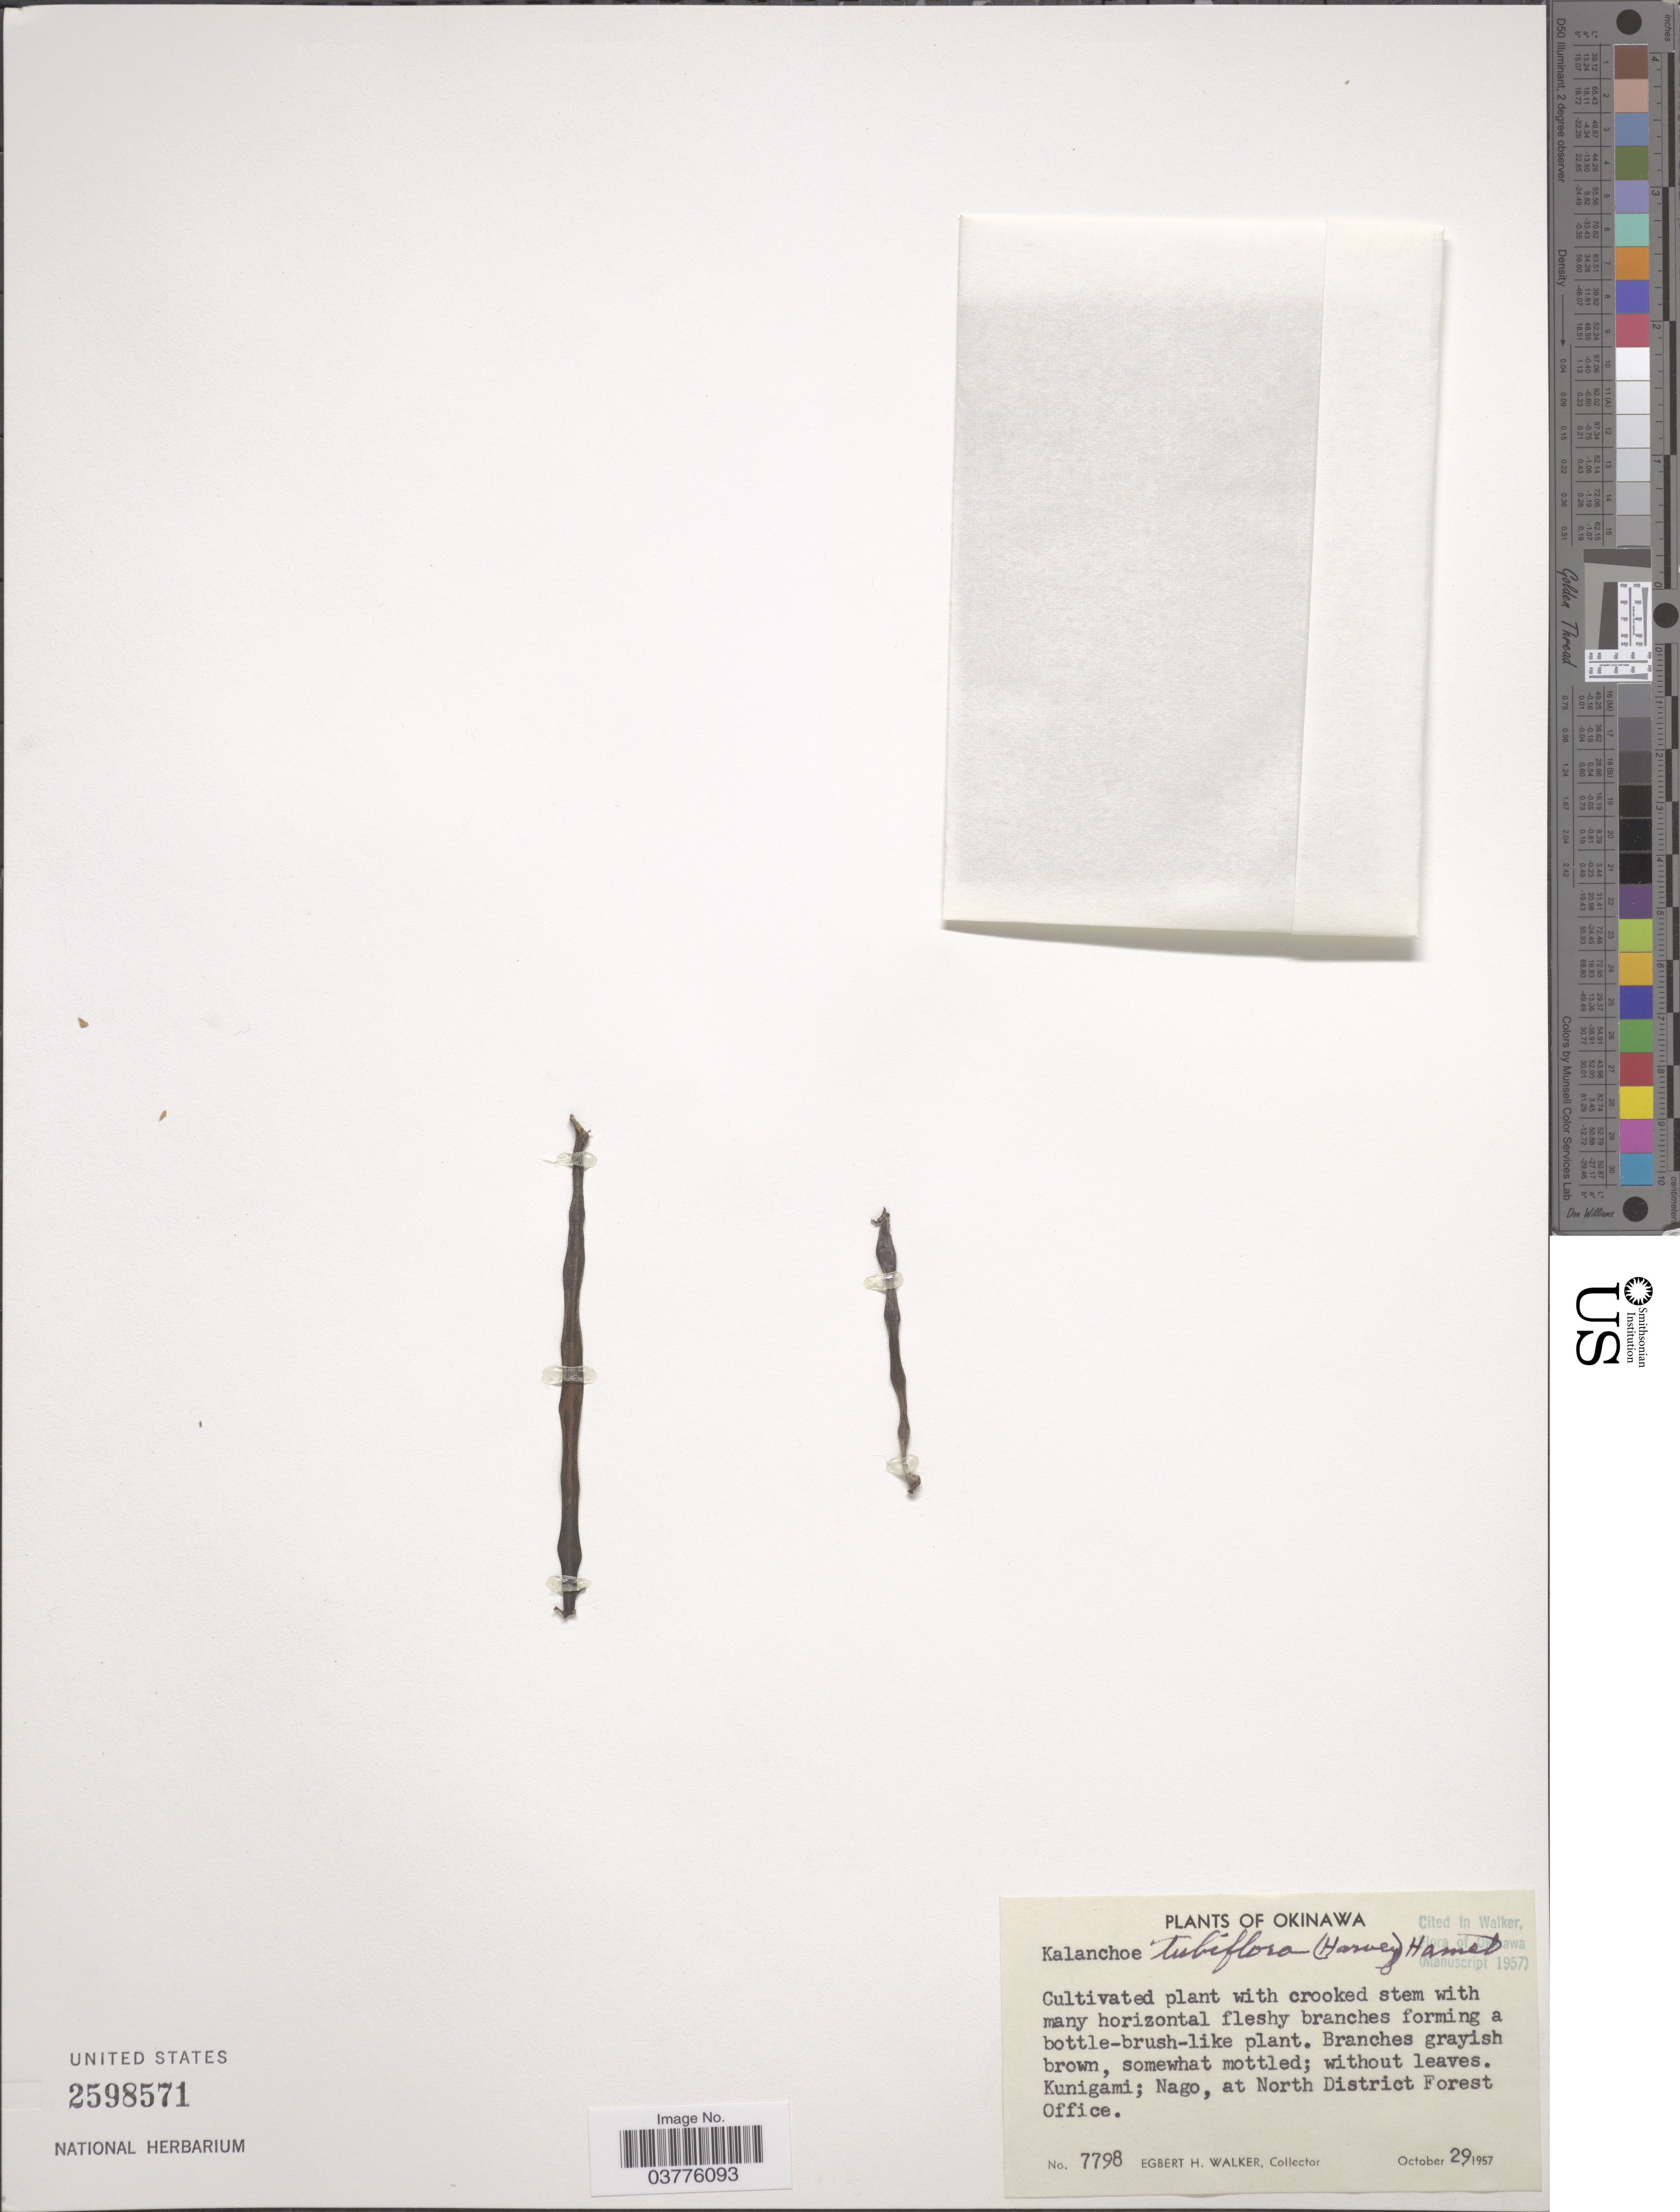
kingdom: Plantae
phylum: Tracheophyta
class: Magnoliopsida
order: Saxifragales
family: Crassulaceae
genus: Kalanchoe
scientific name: Kalanchoe delagoensis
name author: Eckl. & Zeyh.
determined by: Wagner, W. L., (BOT), Smithsonian Institution - National Museum of Natural History (UNITED STATES)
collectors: E. H. Walker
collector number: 7798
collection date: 1957-10-29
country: Japan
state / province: Okinawa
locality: Kunigami; Nago, at North District Forest Office.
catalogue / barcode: US 2598571